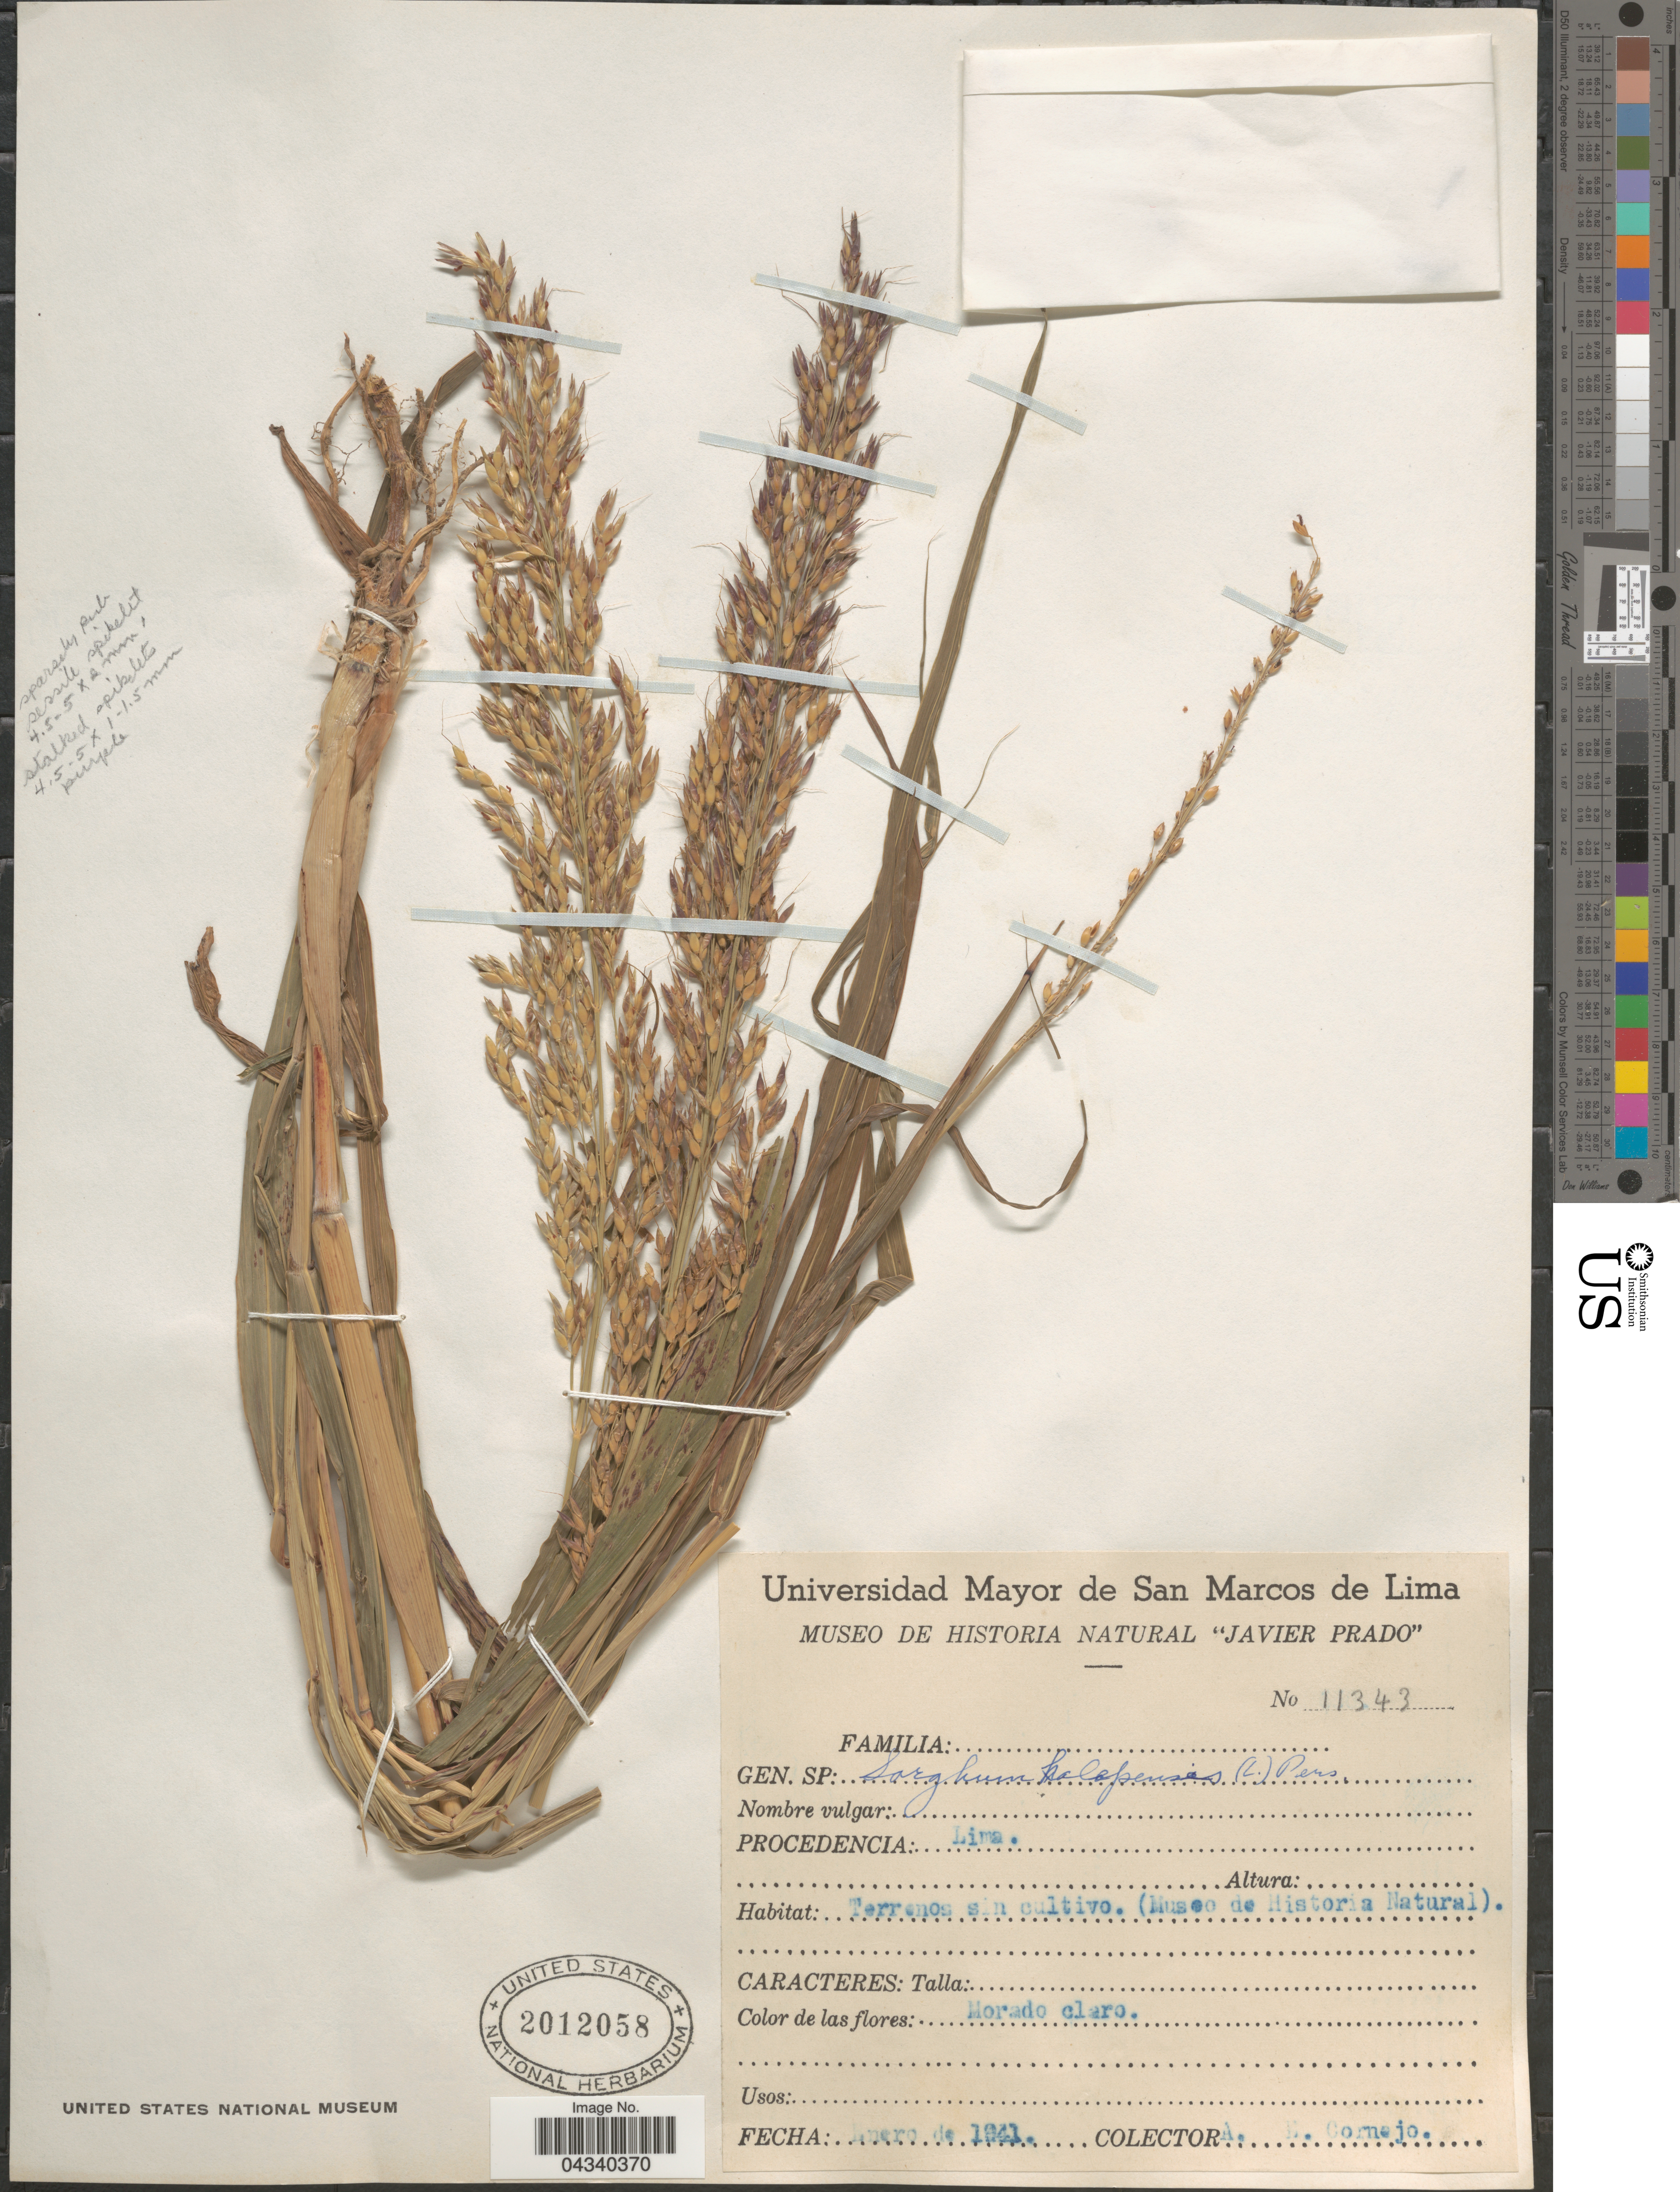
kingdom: Plantae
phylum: Tracheophyta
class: Liliopsida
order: Poales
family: Poaceae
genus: Sorghum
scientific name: Sorghum halepense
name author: (L.) Pers.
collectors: A. Cornejo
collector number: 11343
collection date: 1941-01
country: Peru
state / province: Lima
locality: Terrenos s.n. cultivo. (Museo de Historia Natural).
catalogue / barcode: US 2012058